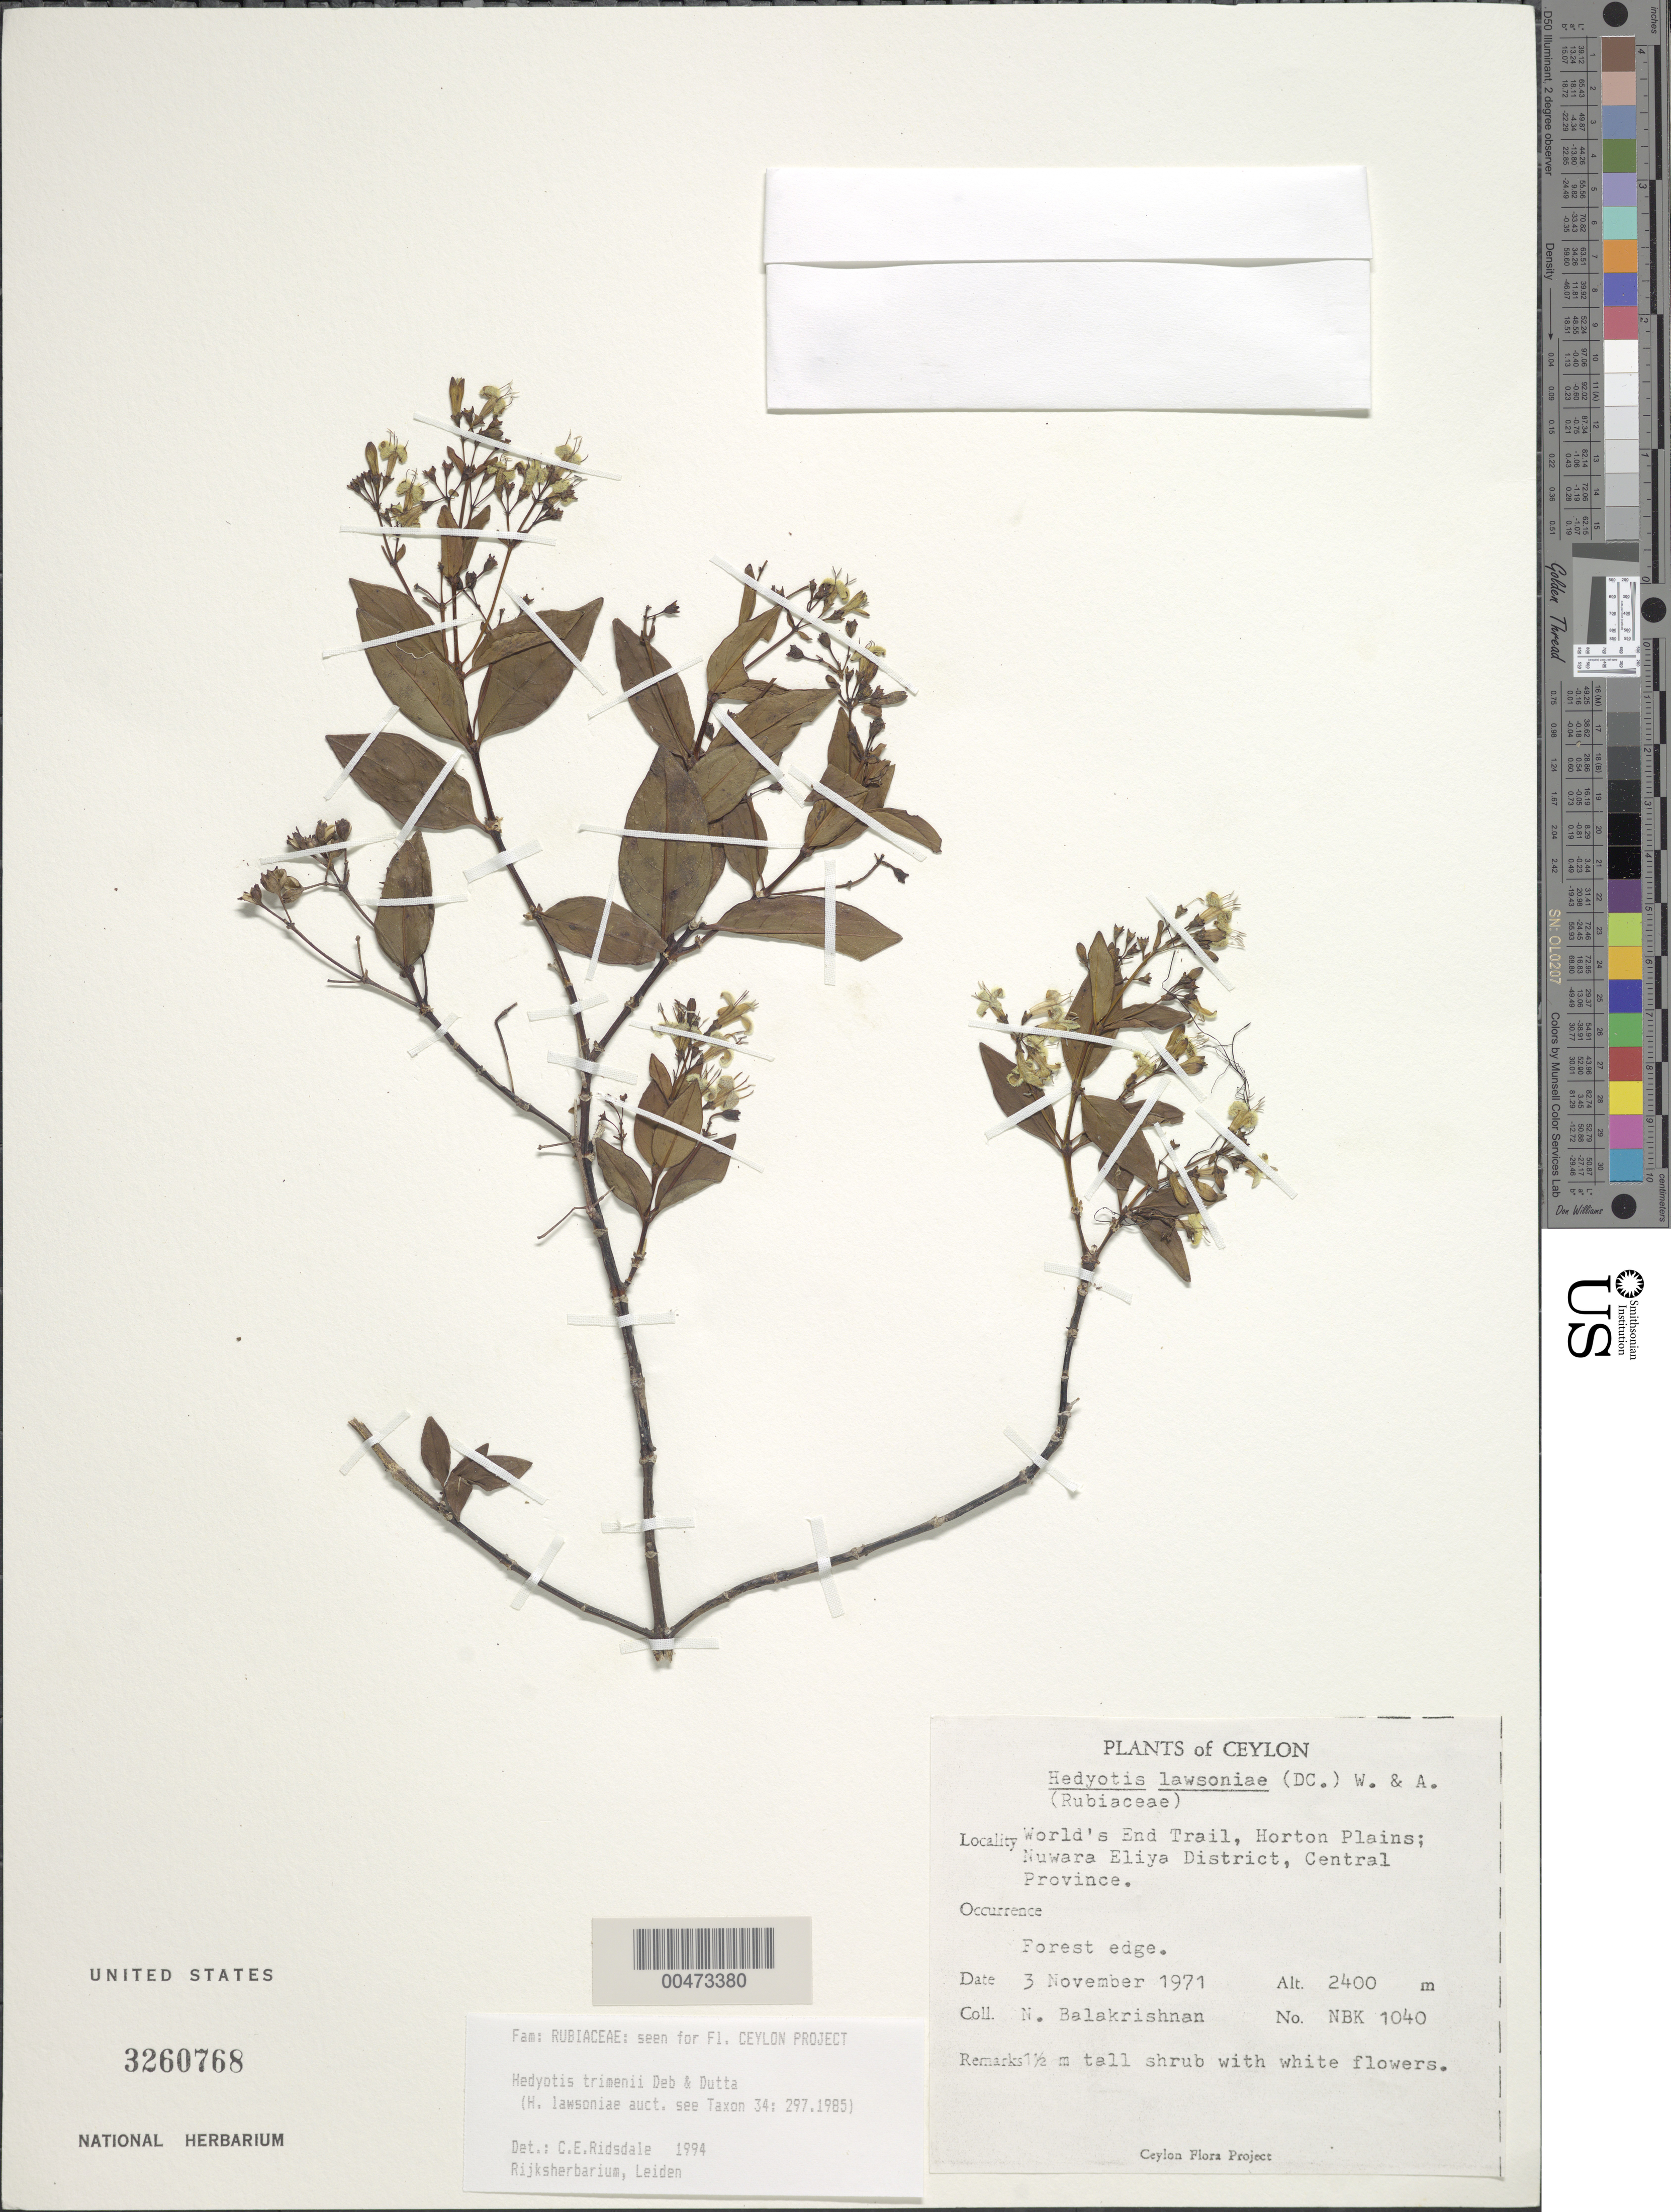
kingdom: Plantae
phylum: Tracheophyta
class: Magnoliopsida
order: Gentianales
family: Rubiaceae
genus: Hedyotis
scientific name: Hedyotis trimenii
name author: Deb & R. Dutta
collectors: N. Balakrishnan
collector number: NBK 1040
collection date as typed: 03 Nov 1971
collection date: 1971-11-03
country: Sri Lanka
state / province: Central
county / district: Nuwara Eliya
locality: World's End Trail, Horton Plains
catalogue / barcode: US 3260768